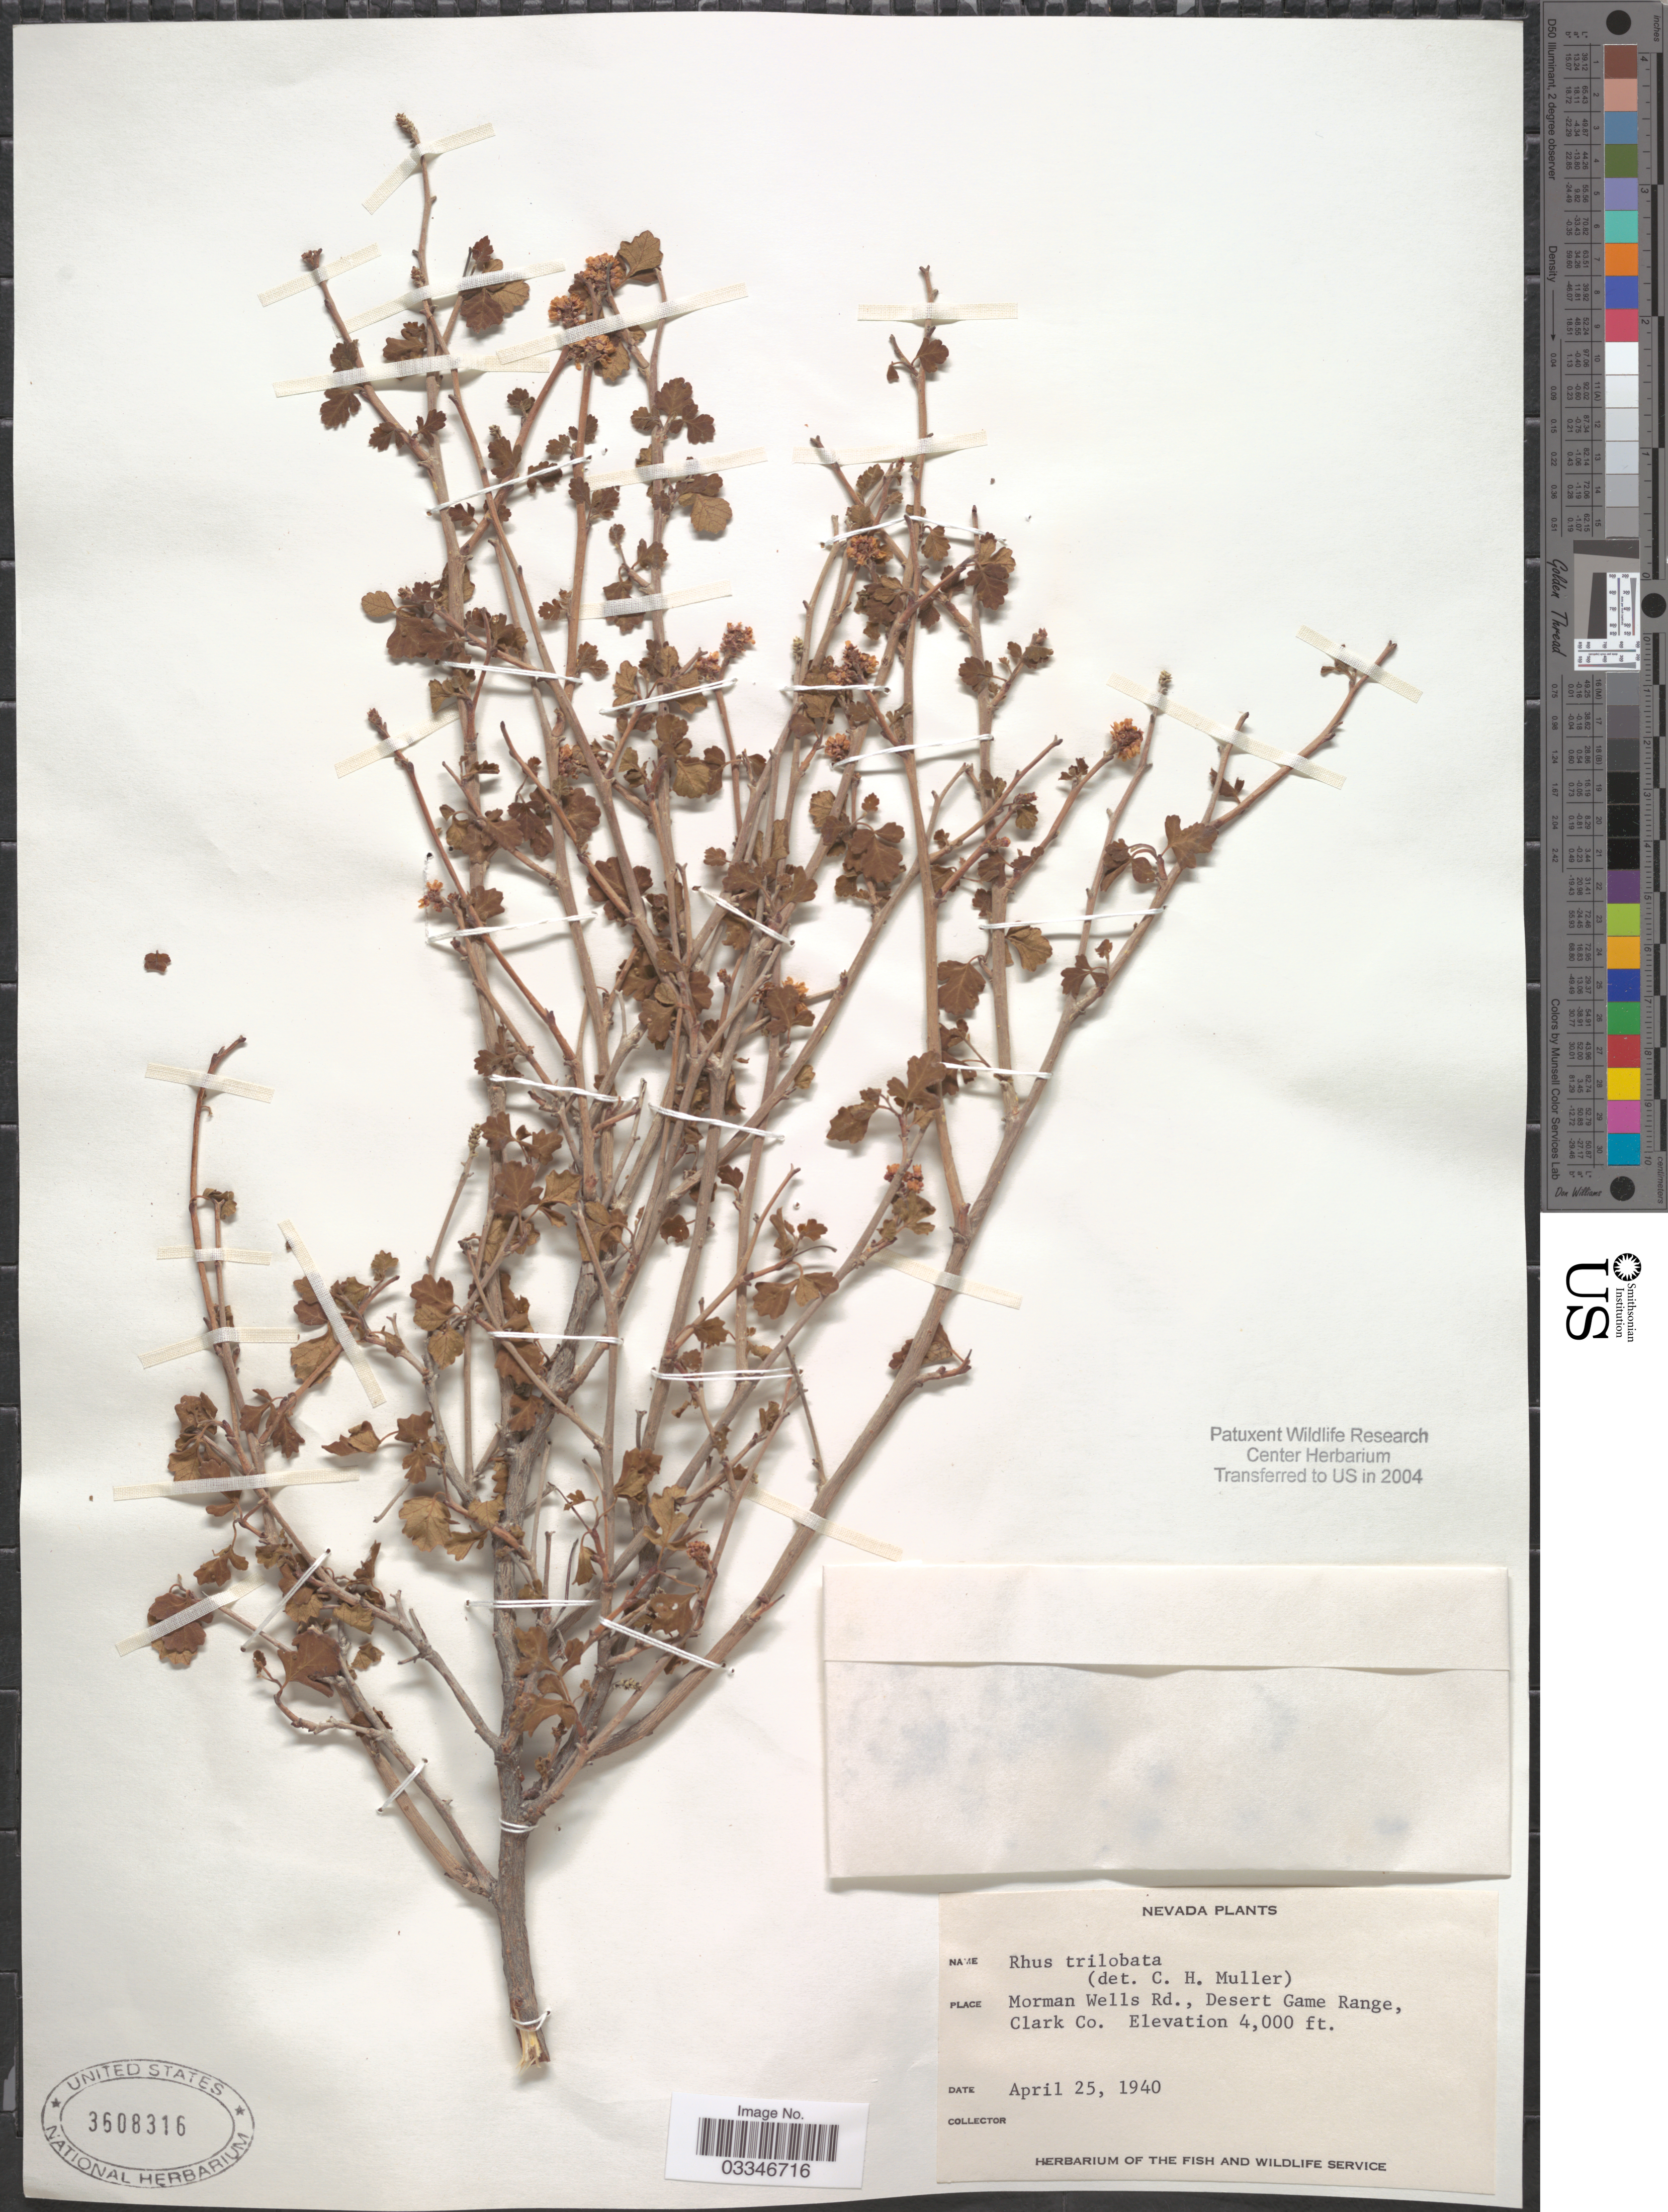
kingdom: Plantae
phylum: Tracheophyta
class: Magnoliopsida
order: Sapindales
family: Anacardiaceae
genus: Rhus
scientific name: Rhus trilobata var. typica Munz & Sloane ined.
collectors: Ex herb. Fish and Wildlife Service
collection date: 1940-04-25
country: United States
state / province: Nevada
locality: Morman Wells Rd., Desert Game Range, Clark Co.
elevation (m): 1219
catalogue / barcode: US 3608316